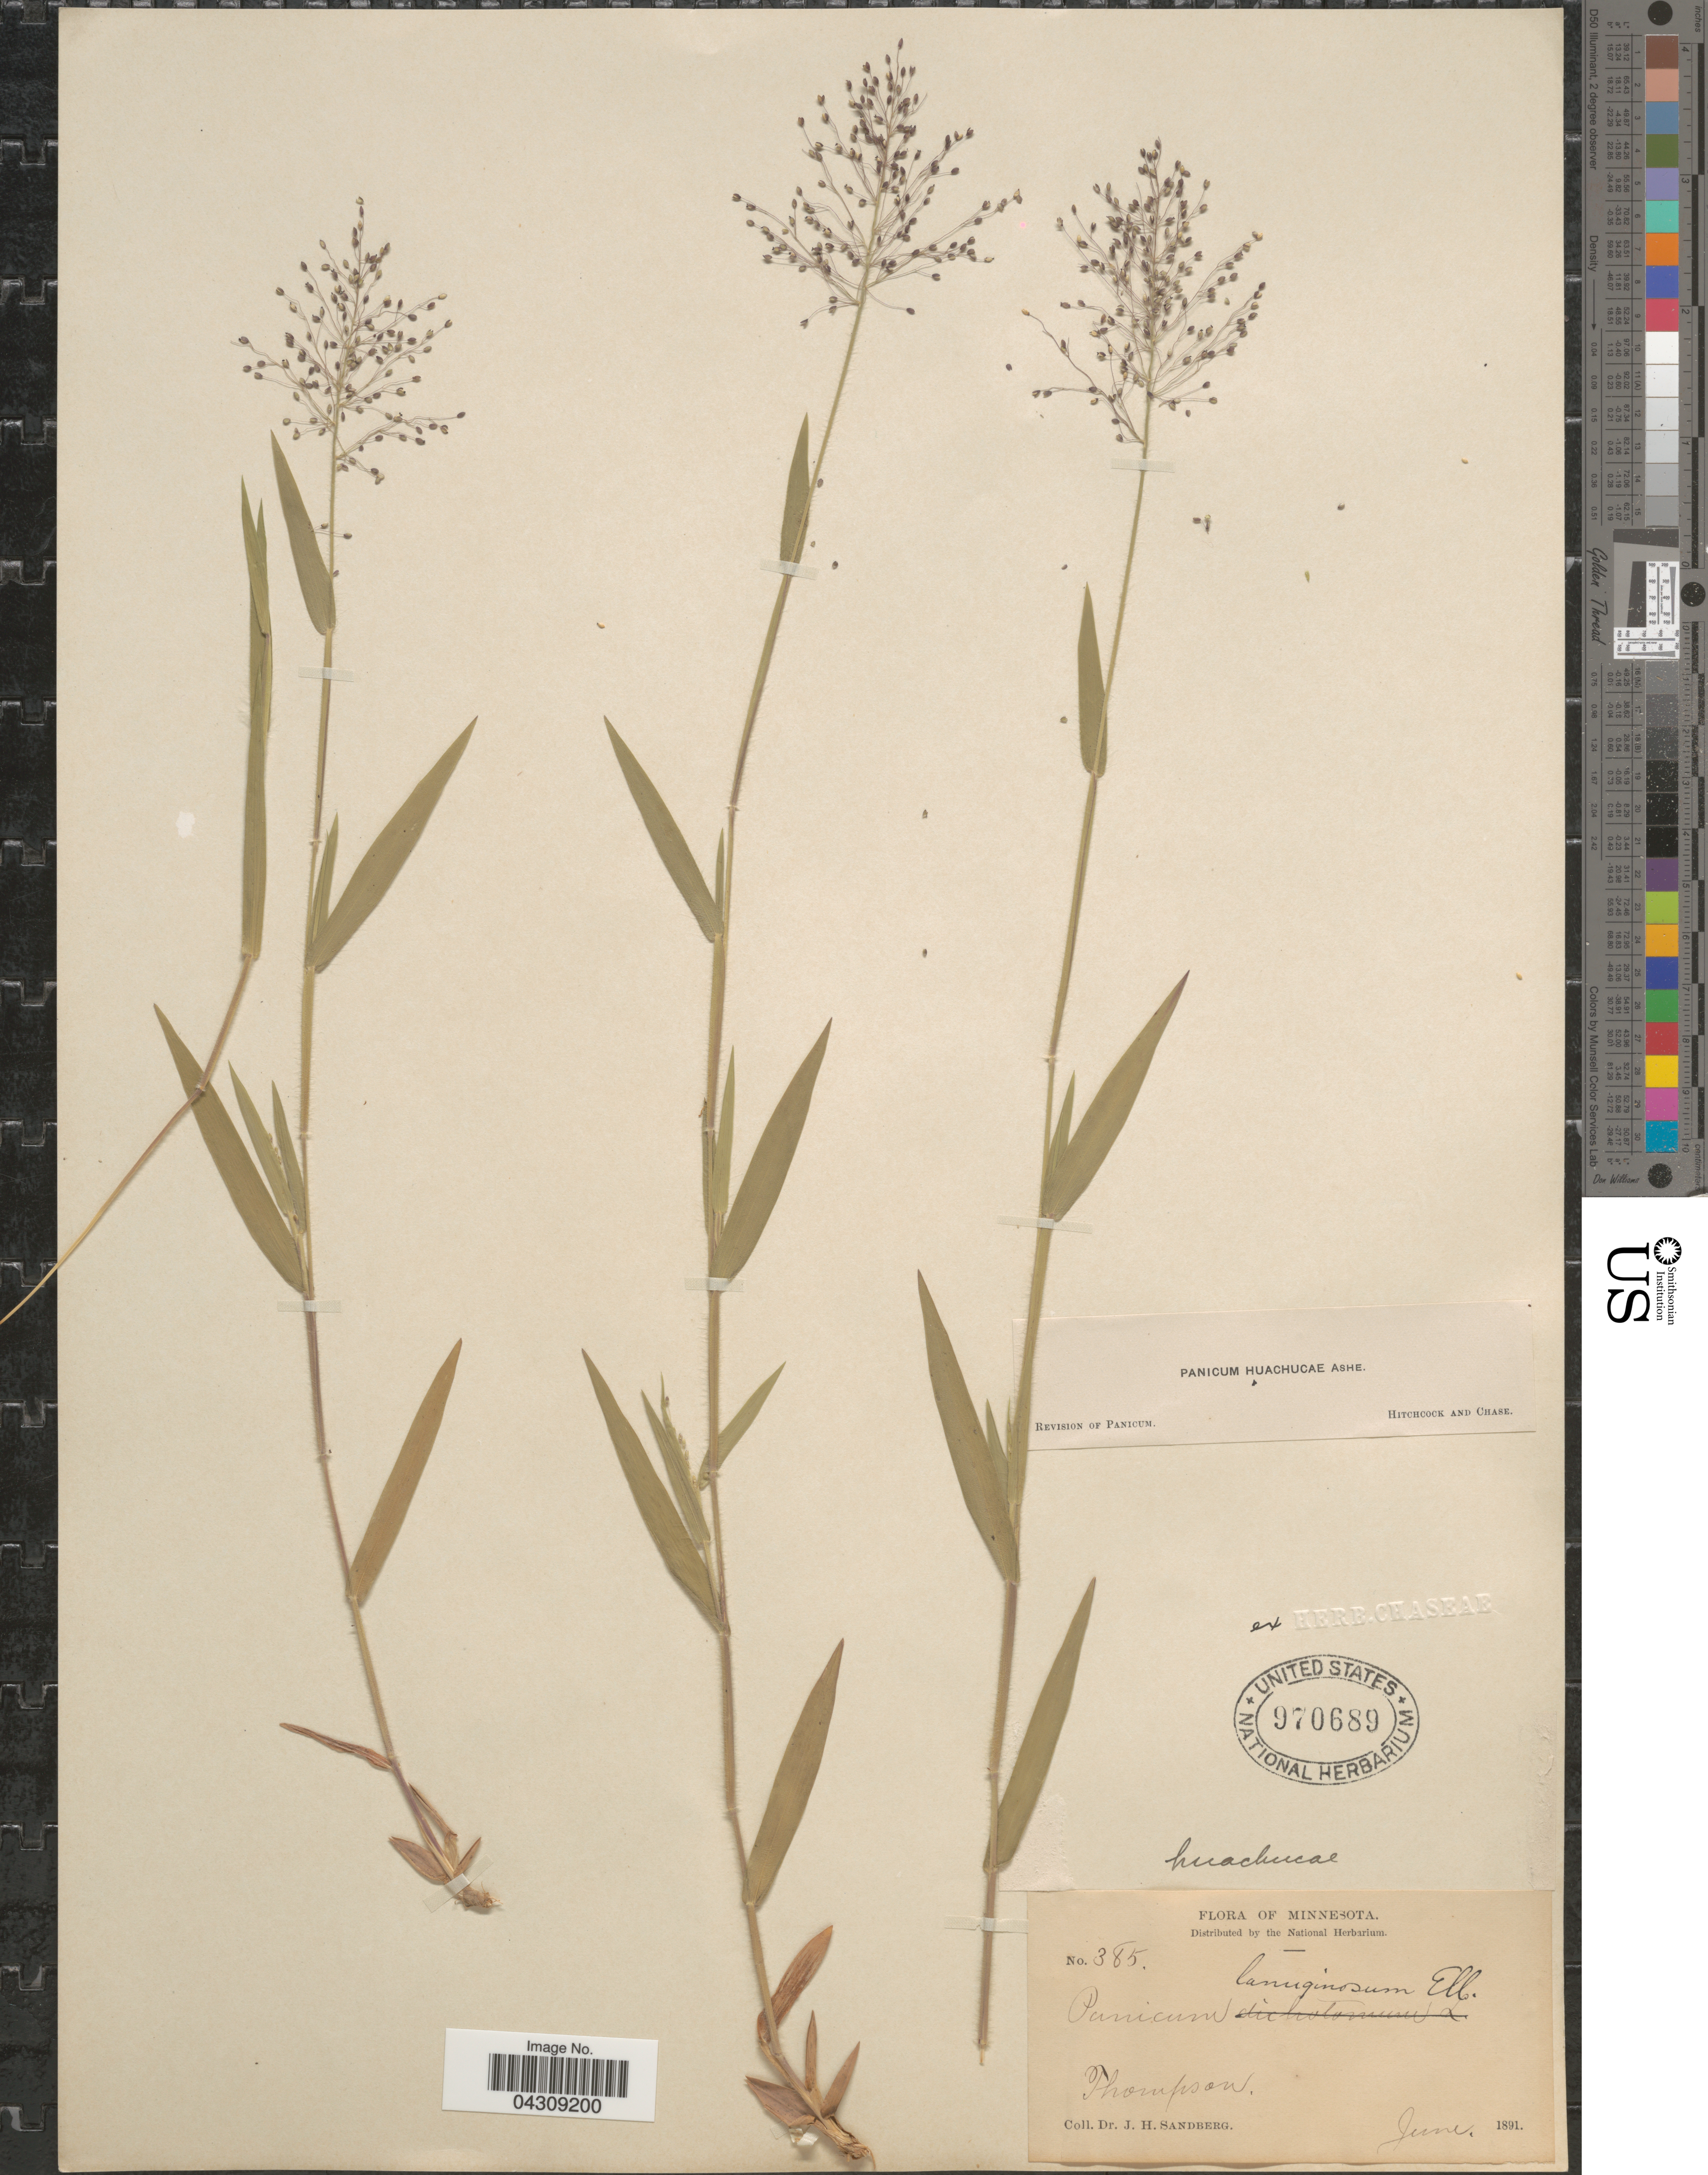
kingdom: Plantae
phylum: Tracheophyta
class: Liliopsida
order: Poales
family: Poaceae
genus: Dichanthelium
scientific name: Dichanthelium acuminatum var. acuminatum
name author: (Sw.) Gould & C.A. Clark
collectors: J. H. Sandberg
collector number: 385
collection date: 1891-06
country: United States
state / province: Minnesota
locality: Thompson.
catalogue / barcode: US 970689